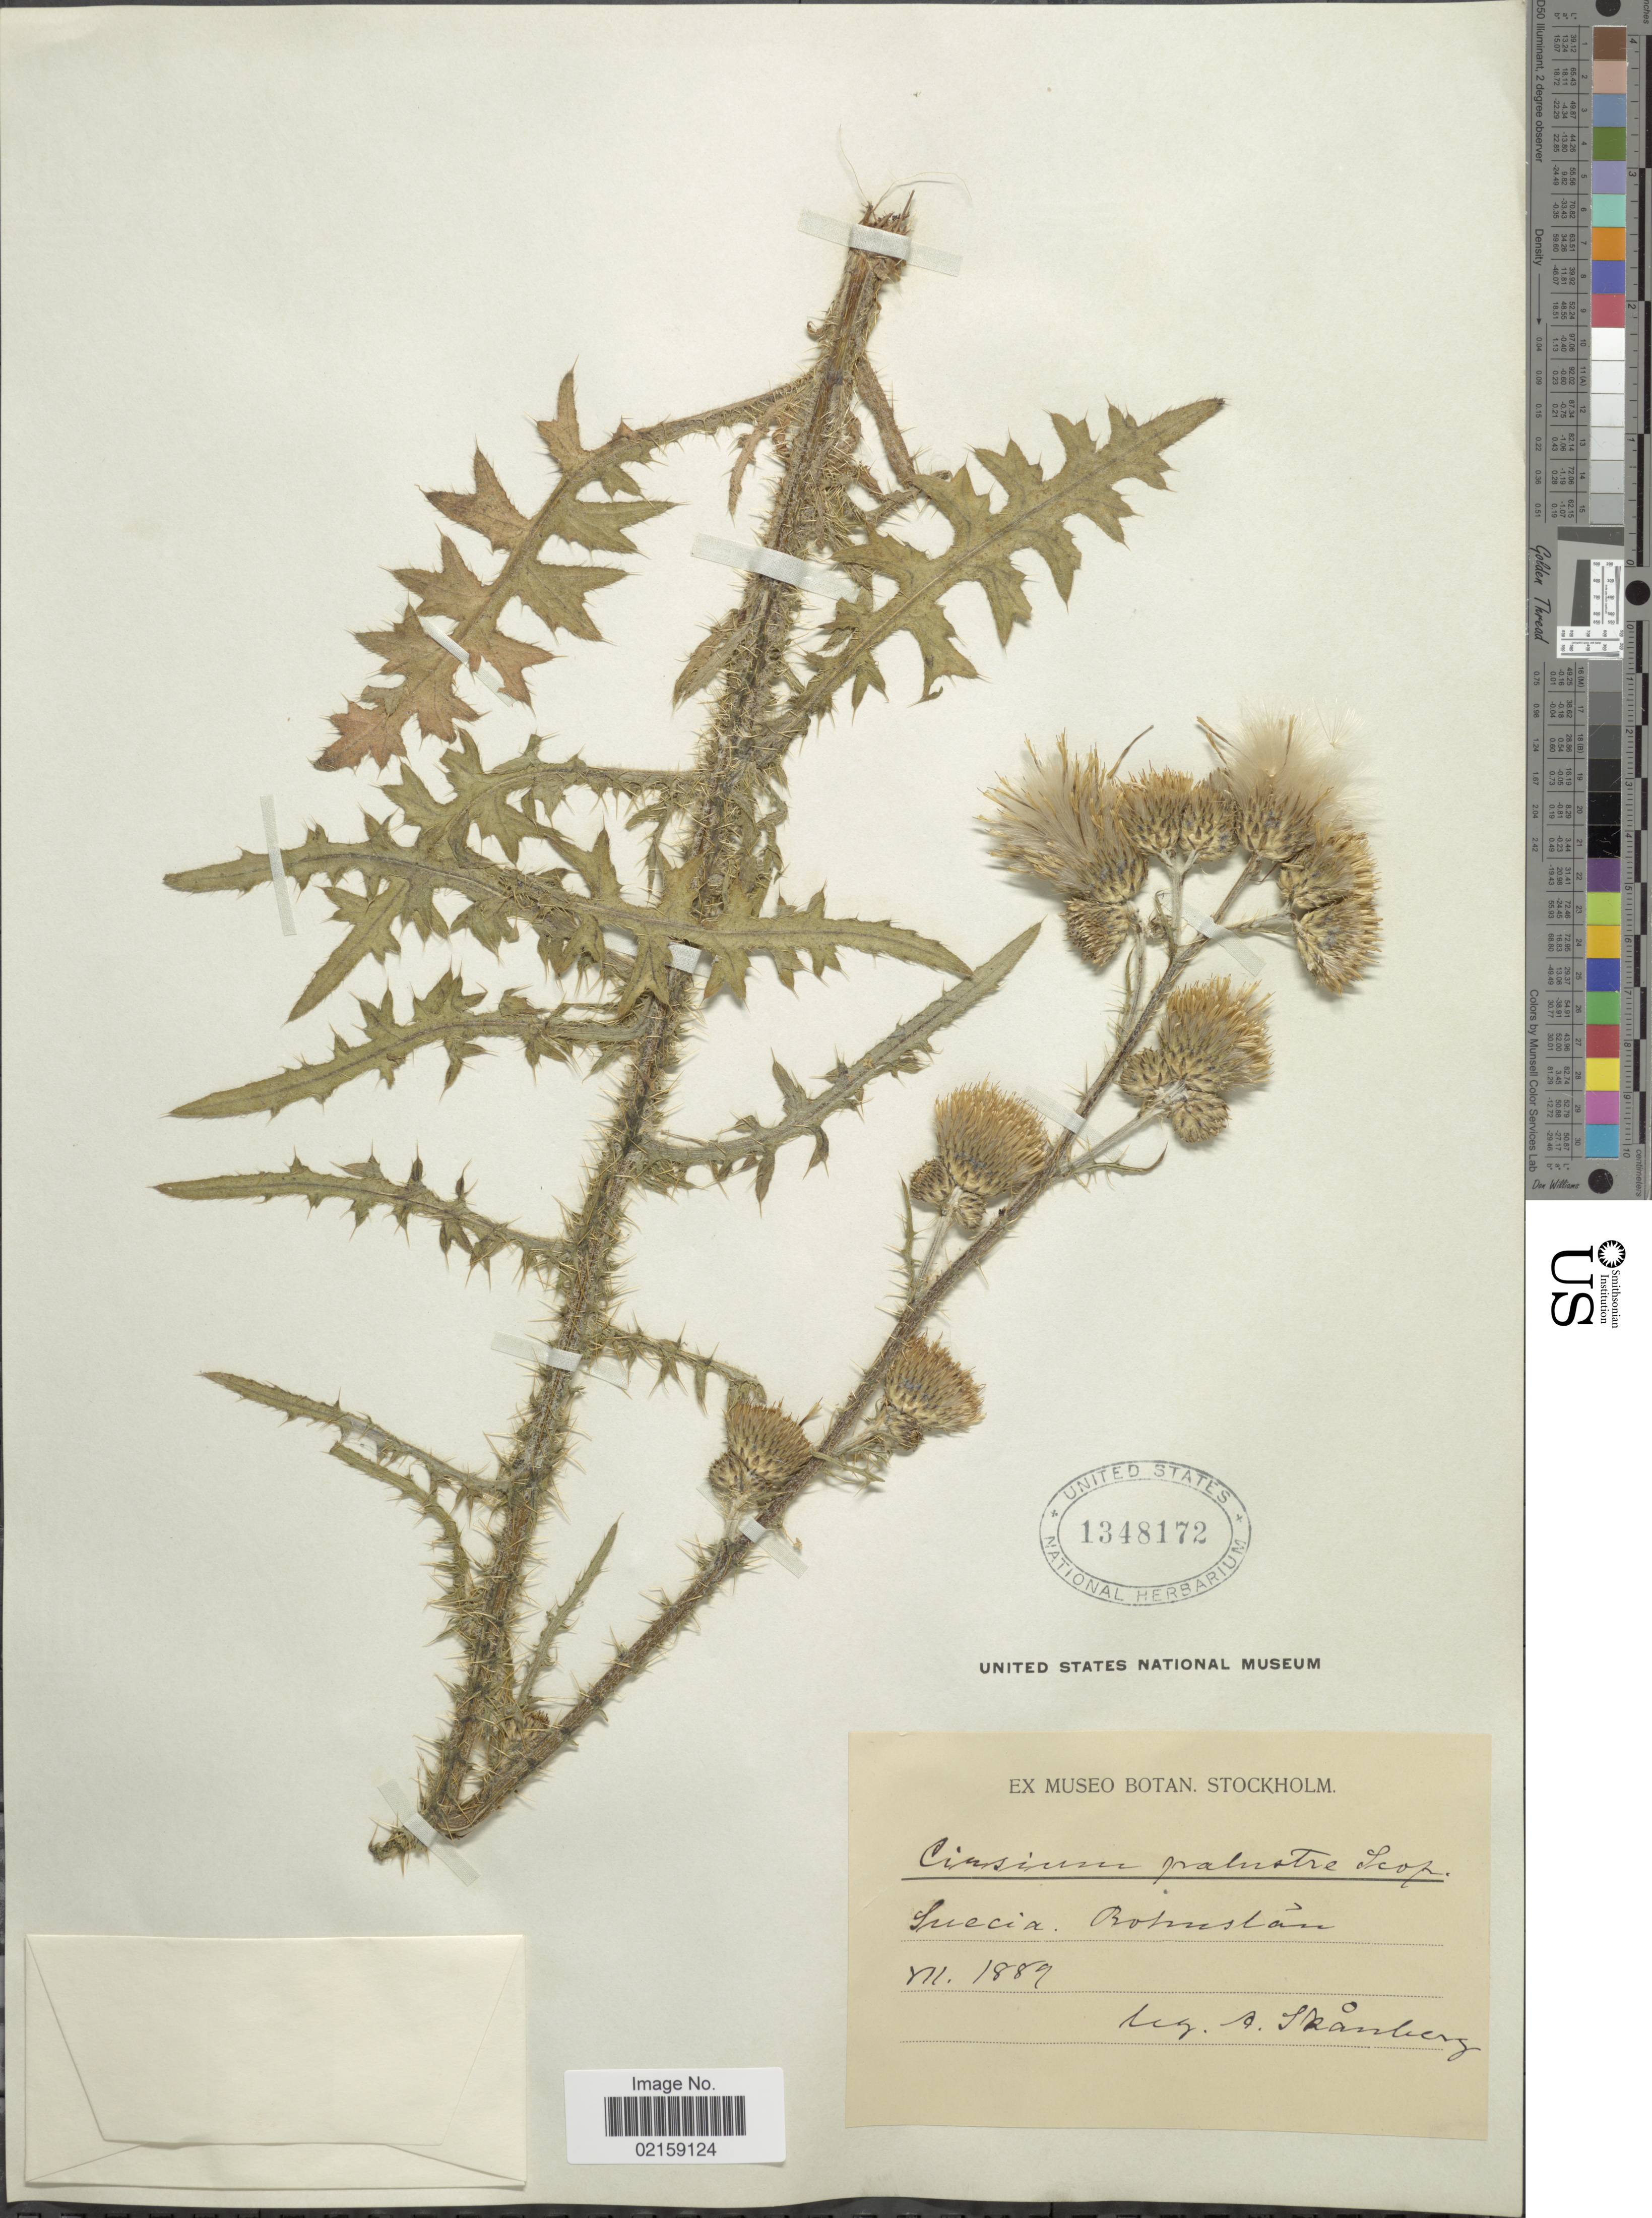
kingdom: Plantae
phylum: Tracheophyta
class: Magnoliopsida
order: Asterales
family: Asteraceae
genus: Cirsium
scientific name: Cirsium palustre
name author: (L.) Coss. ex Scop.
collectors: A. Skånberg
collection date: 1889-07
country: Sweden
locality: Suecia, Bohuslän.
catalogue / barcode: US 1348172